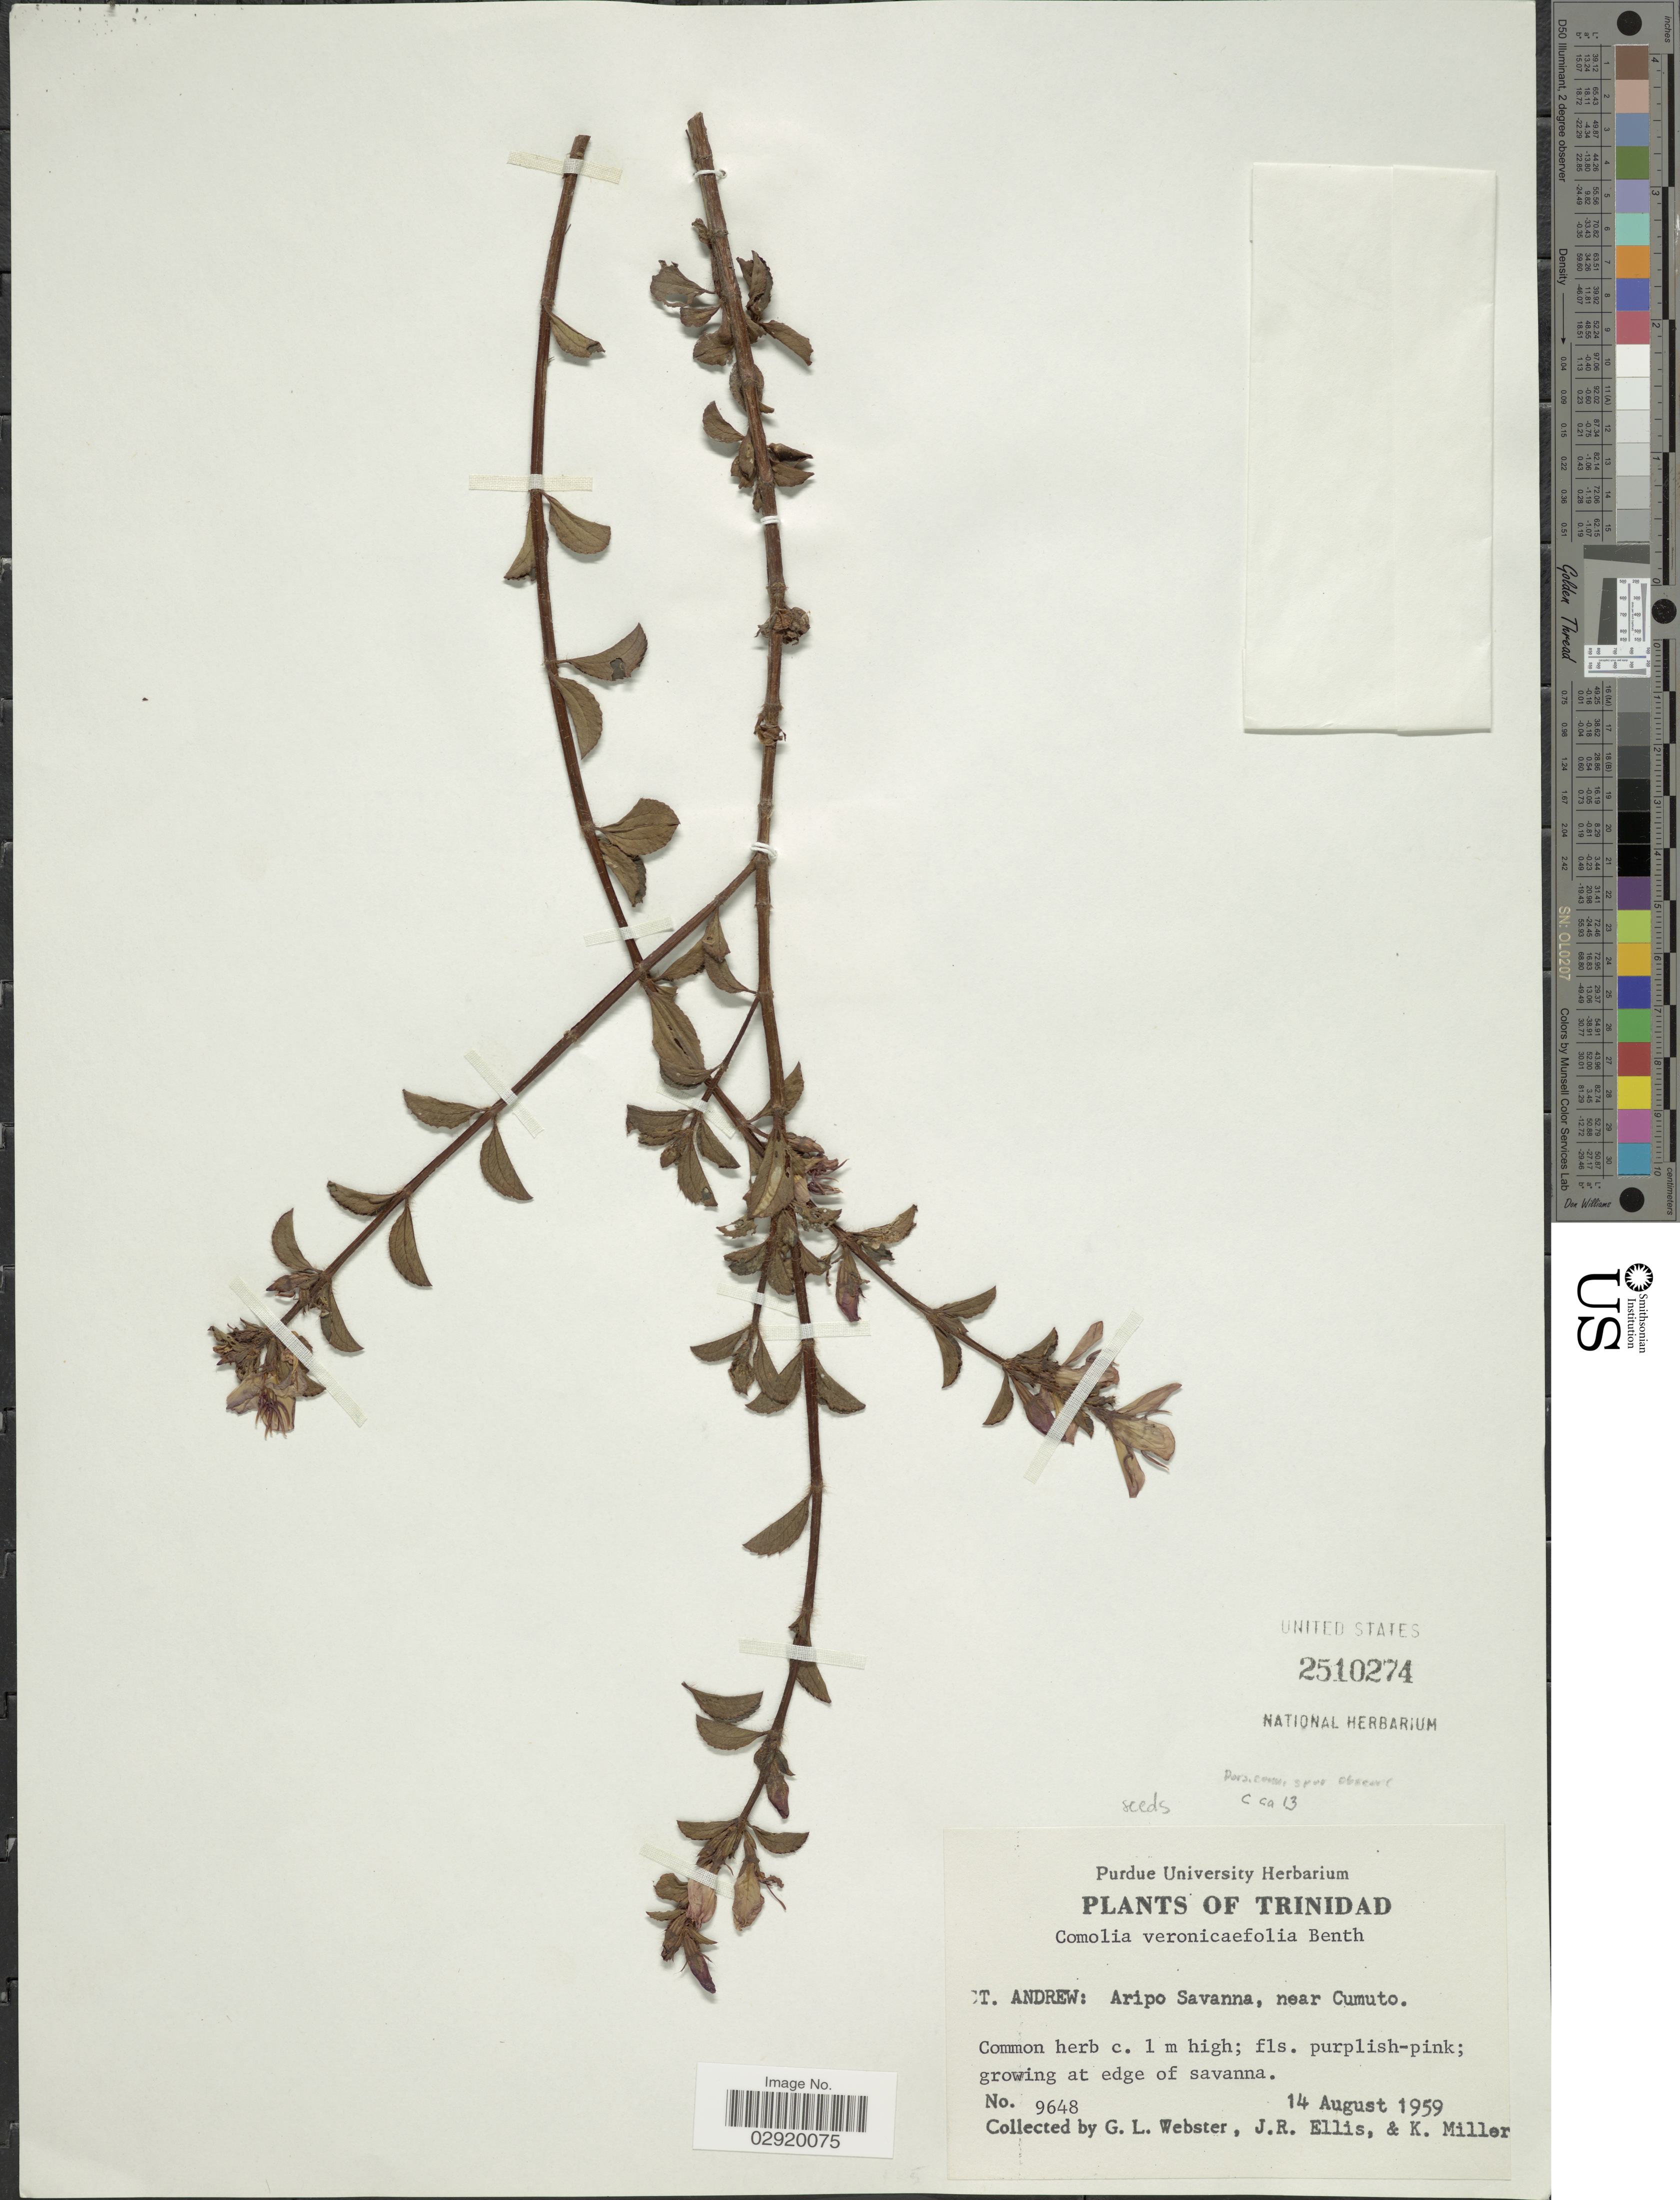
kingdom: Plantae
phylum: Tracheophyta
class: Magnoliopsida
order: Myrtales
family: Melastomataceae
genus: Comolia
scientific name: Comolia veronicifolia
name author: Benth.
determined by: Nunes da Silva, Diego, (RB), Jardim Botanico do Rio de Janeiro - Herbario (BRAZIL)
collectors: G. L. Webster, J. R. Ellis & K. Miller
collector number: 9648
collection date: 1959-08-14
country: Trinidad and Tobago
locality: Trinidad. St. Andrew: Aripo Savanna, near Cumuto, at edge of savanna.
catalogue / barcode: US 2510274